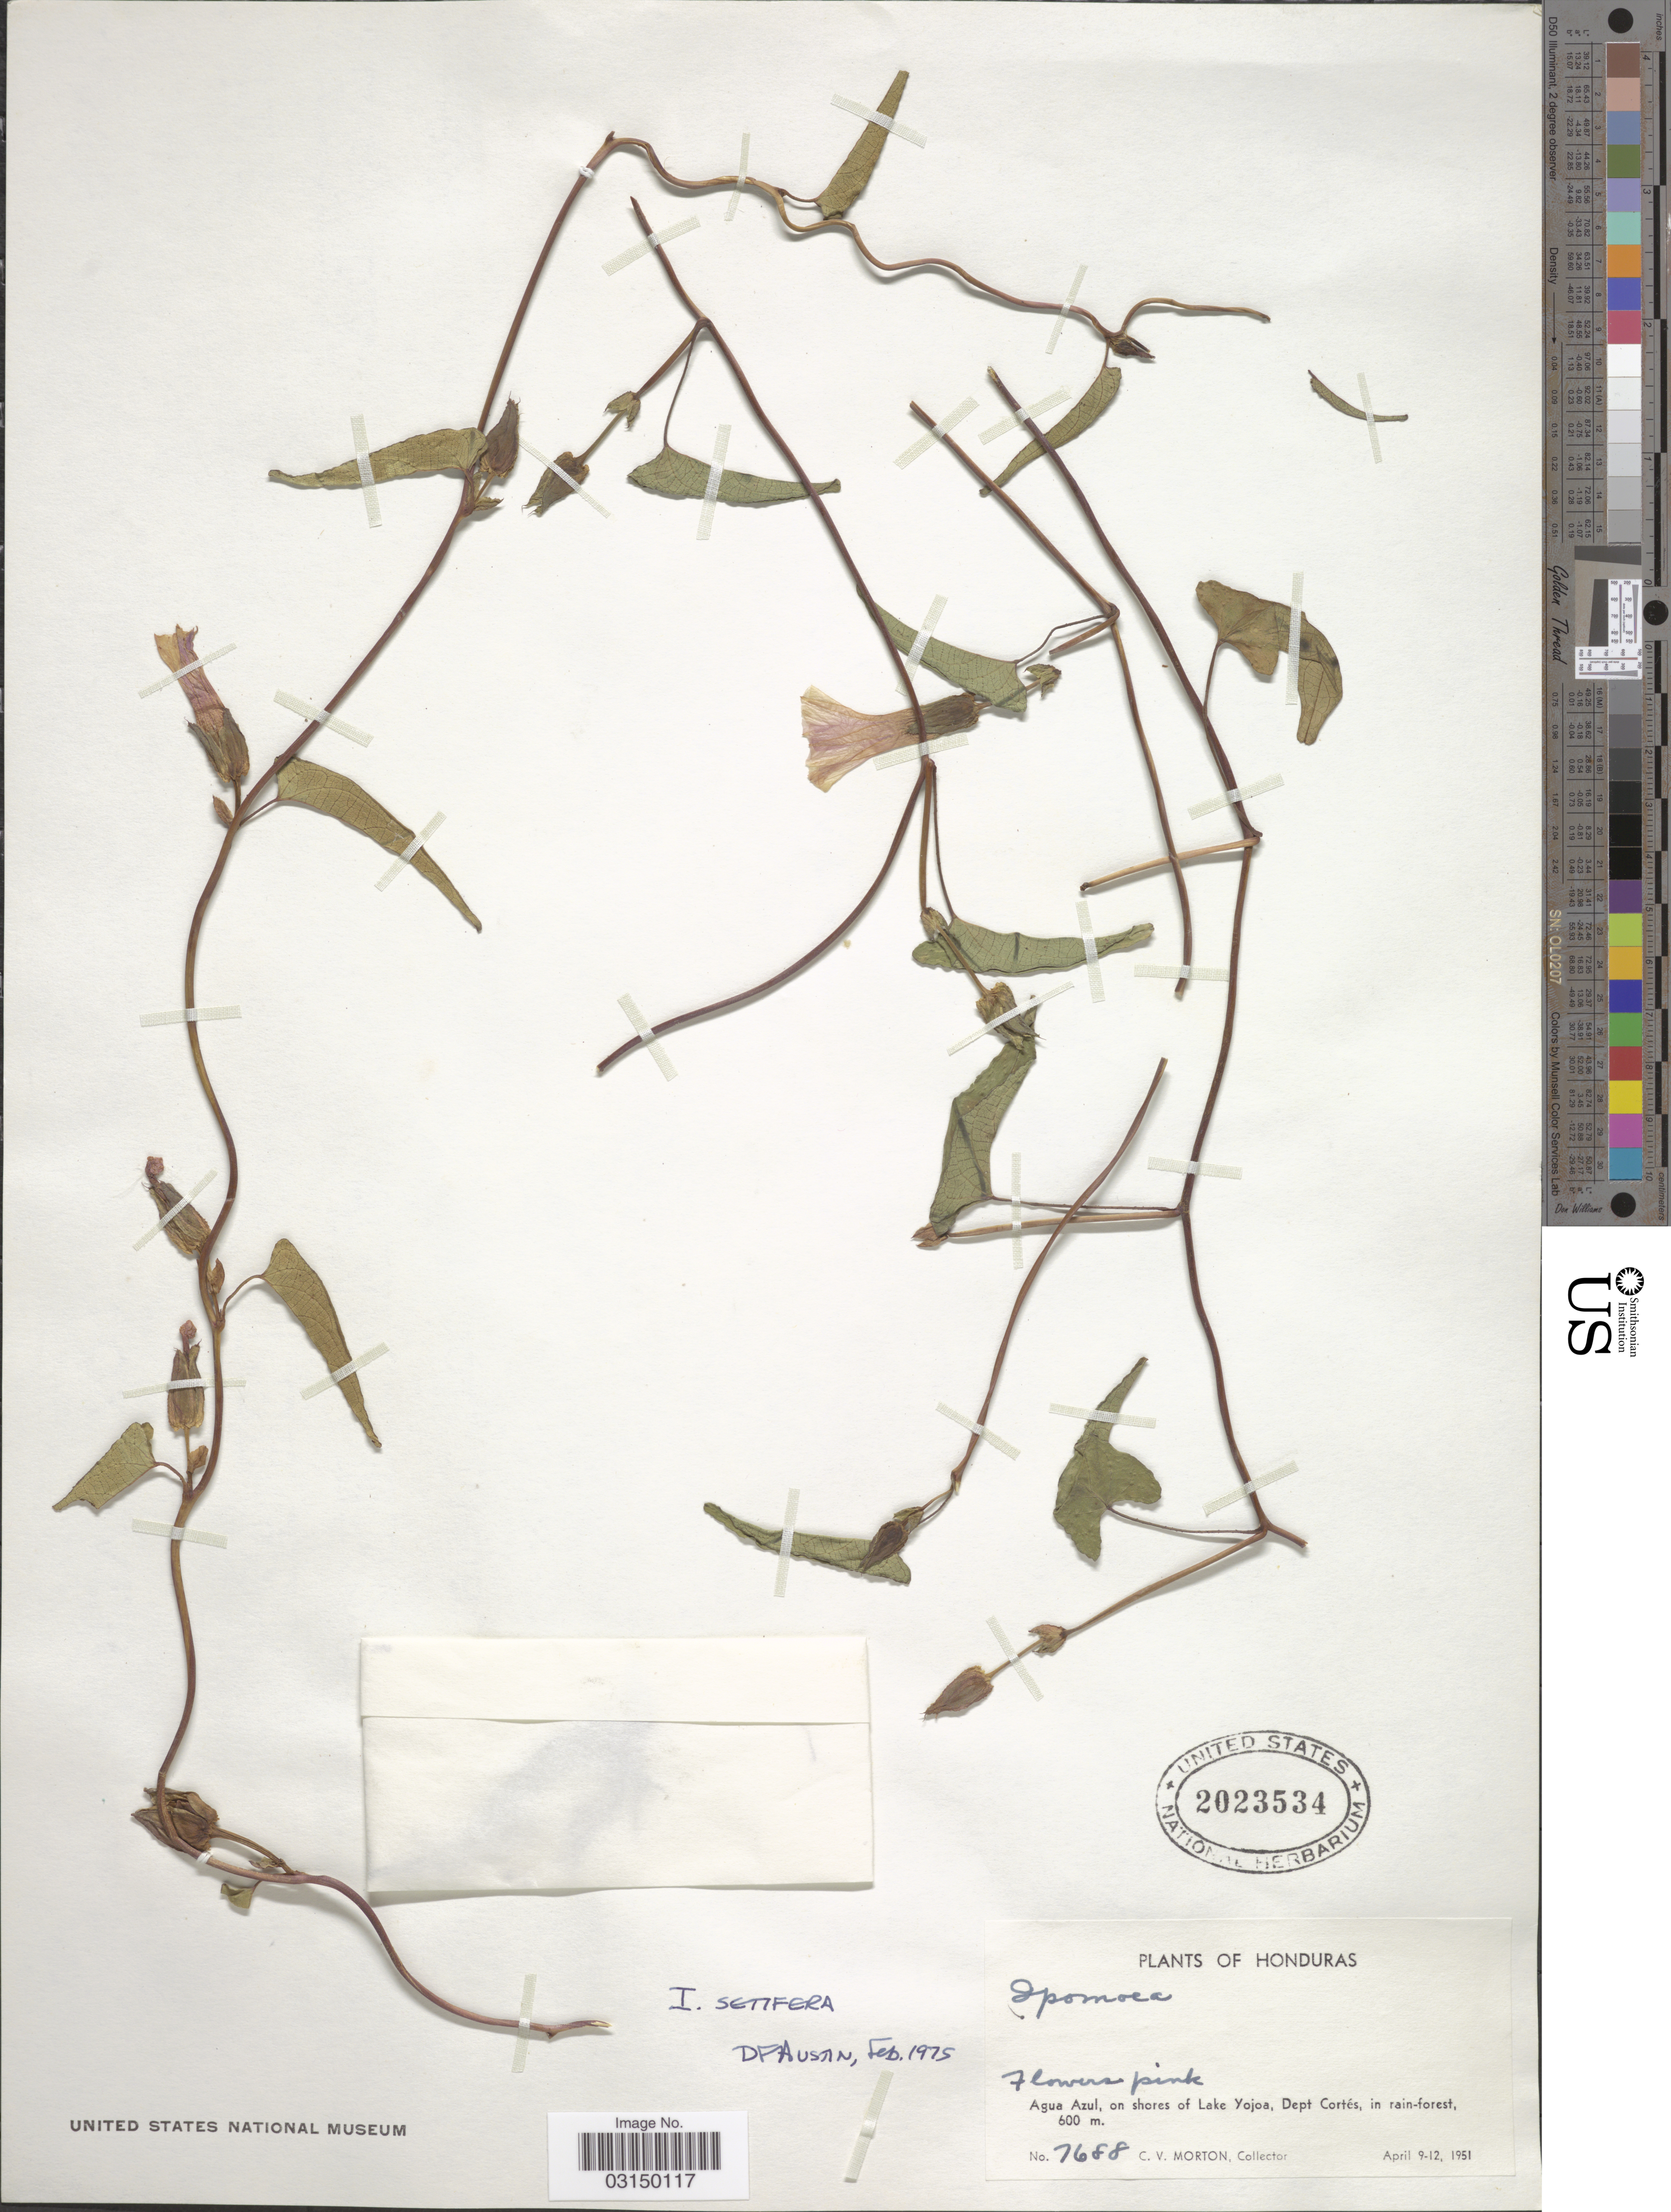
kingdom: Plantae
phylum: Tracheophyta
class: Magnoliopsida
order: Solanales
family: Convolvulaceae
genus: Ipomoea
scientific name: Ipomoea fimbriosepala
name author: Choisy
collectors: C. V. Morton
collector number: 7688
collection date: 1951-04-09/1951-04-12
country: Honduras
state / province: Cortés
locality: Agua Azul, on shores of Lake Yojoa, Dept. Cortés.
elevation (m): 600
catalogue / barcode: US 2023534